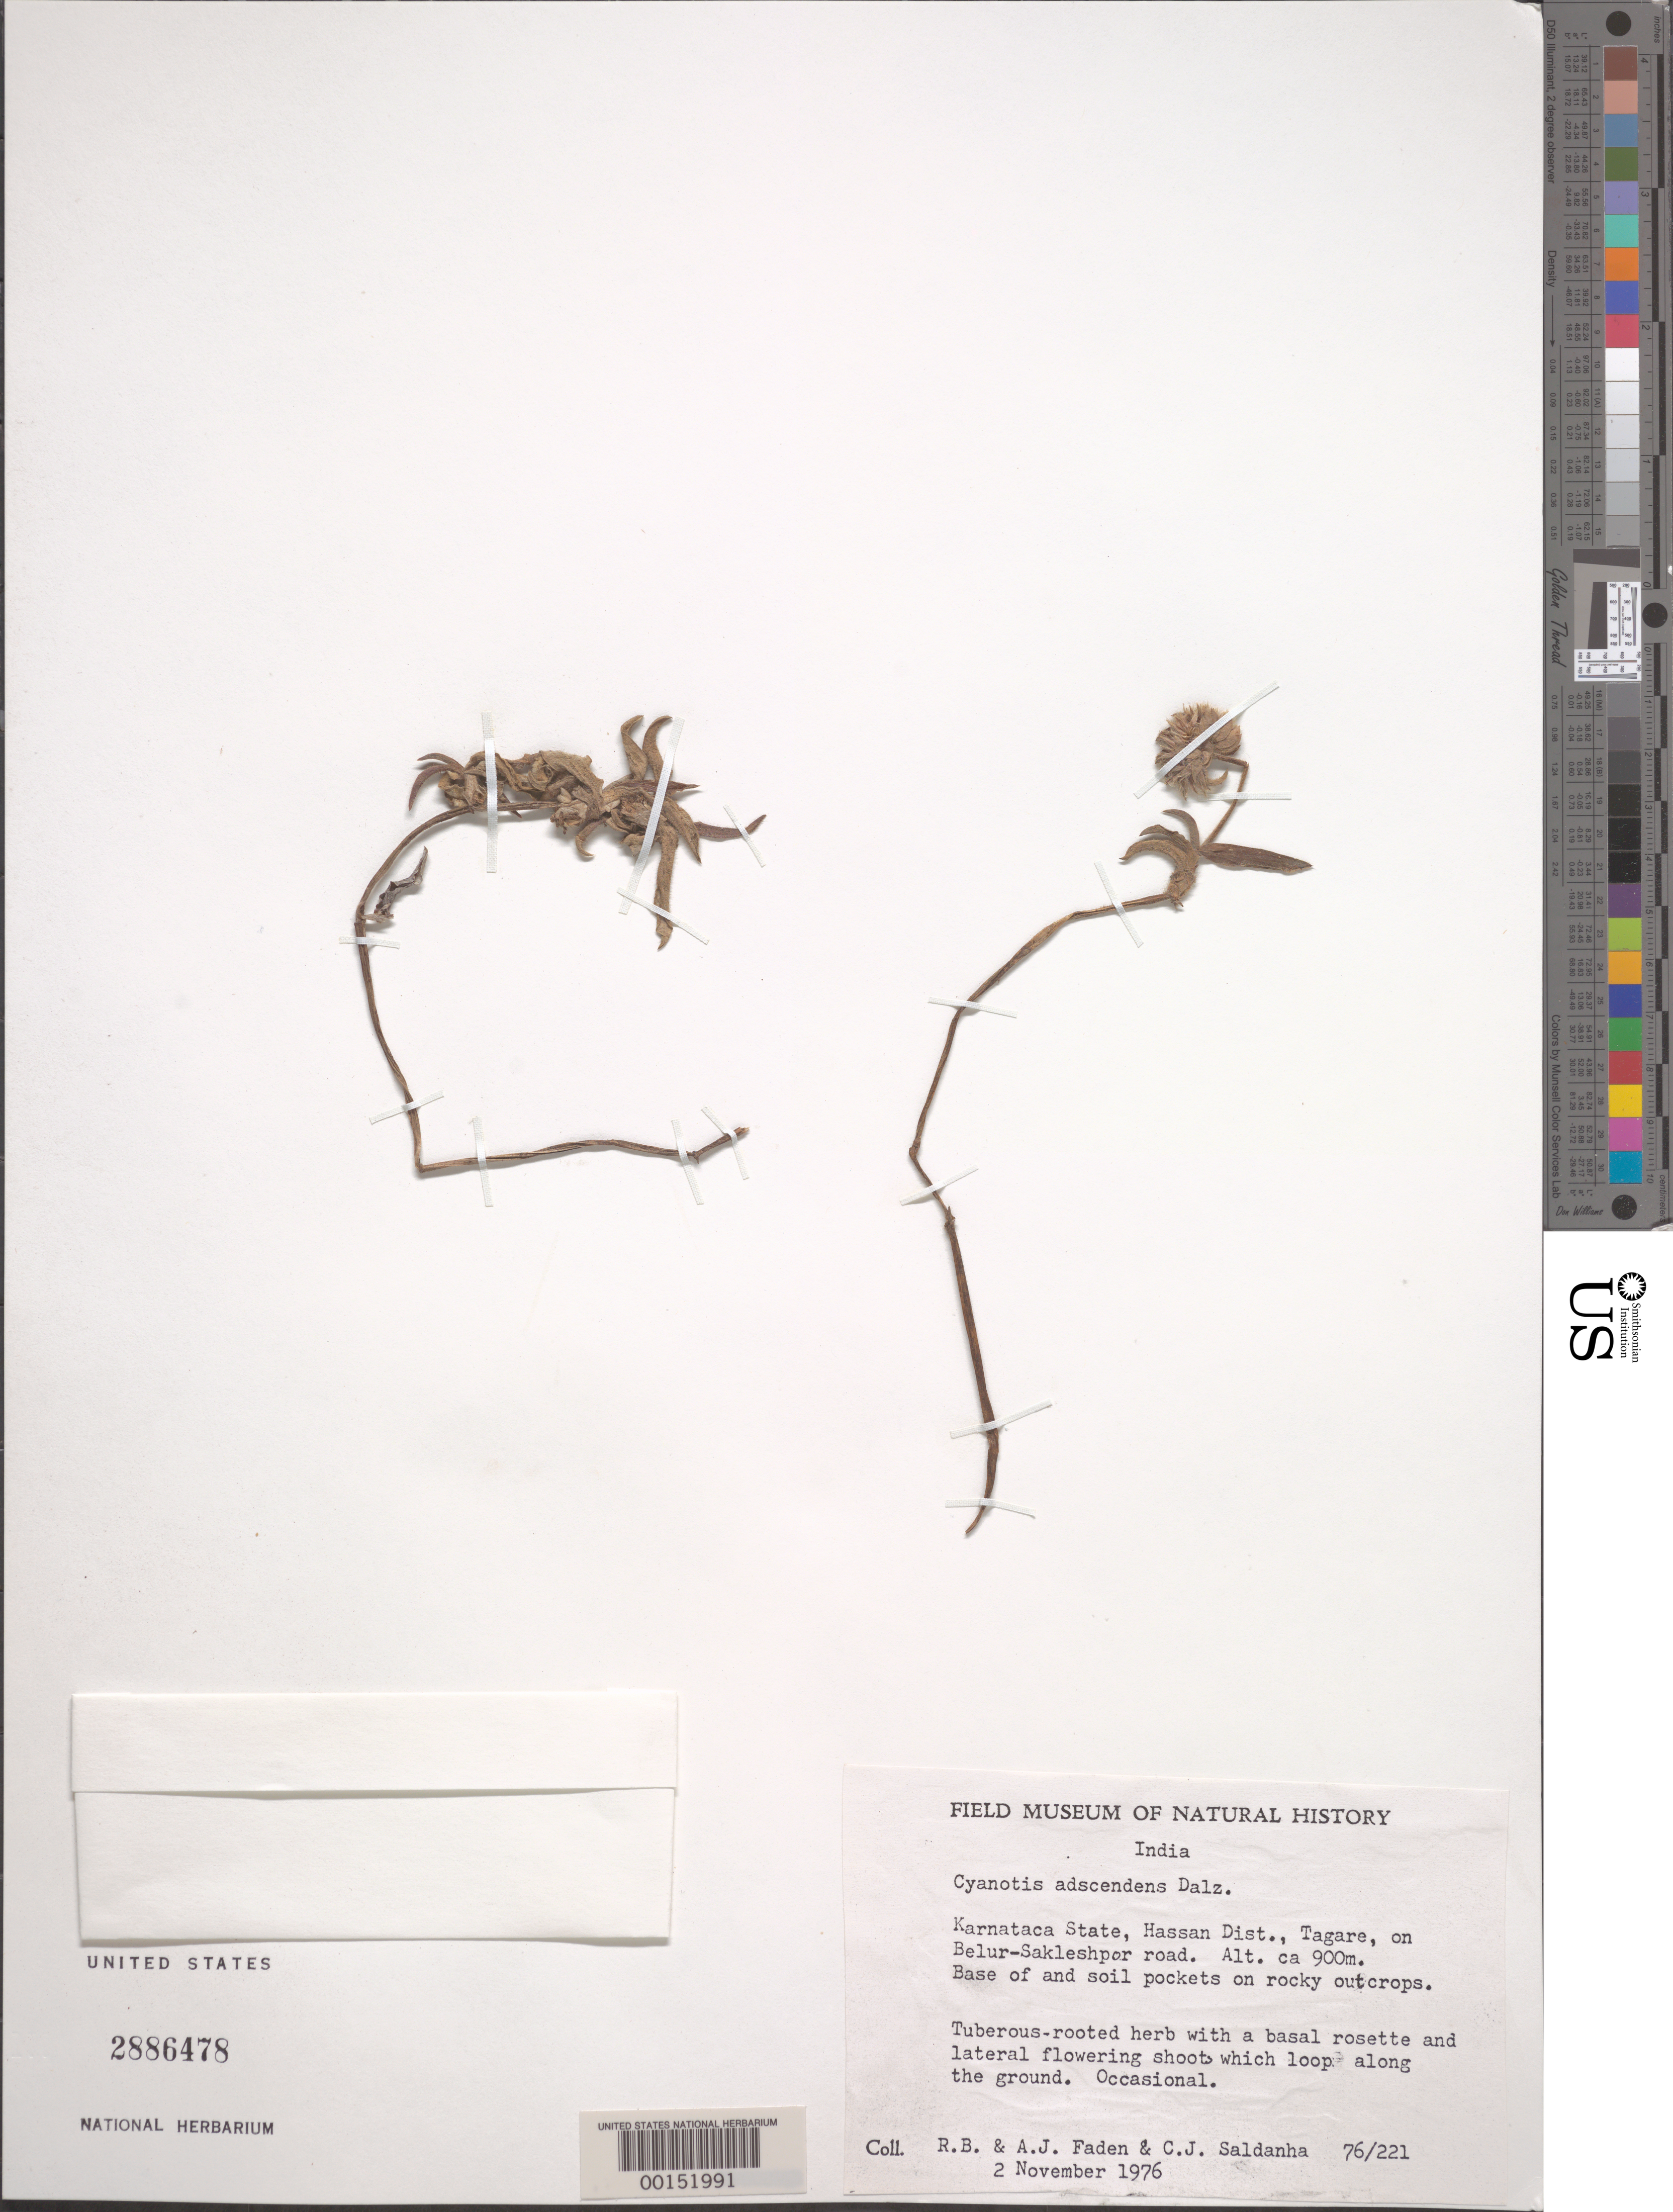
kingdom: Plantae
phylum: Tracheophyta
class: Liliopsida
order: Commelinales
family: Commelinaceae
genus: Cyanotis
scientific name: Cyanotis tuberosa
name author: (Roxb.) Schult. & Schult. f.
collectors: R. B. Faden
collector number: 76/221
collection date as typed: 02 Nov 1976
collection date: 1976-11-02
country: India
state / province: Karnataka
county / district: Hassan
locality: Tagare, mysore state [mysore state = karnataka.]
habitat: Soil pockets, rocky outcrops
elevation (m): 900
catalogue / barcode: US 2886478